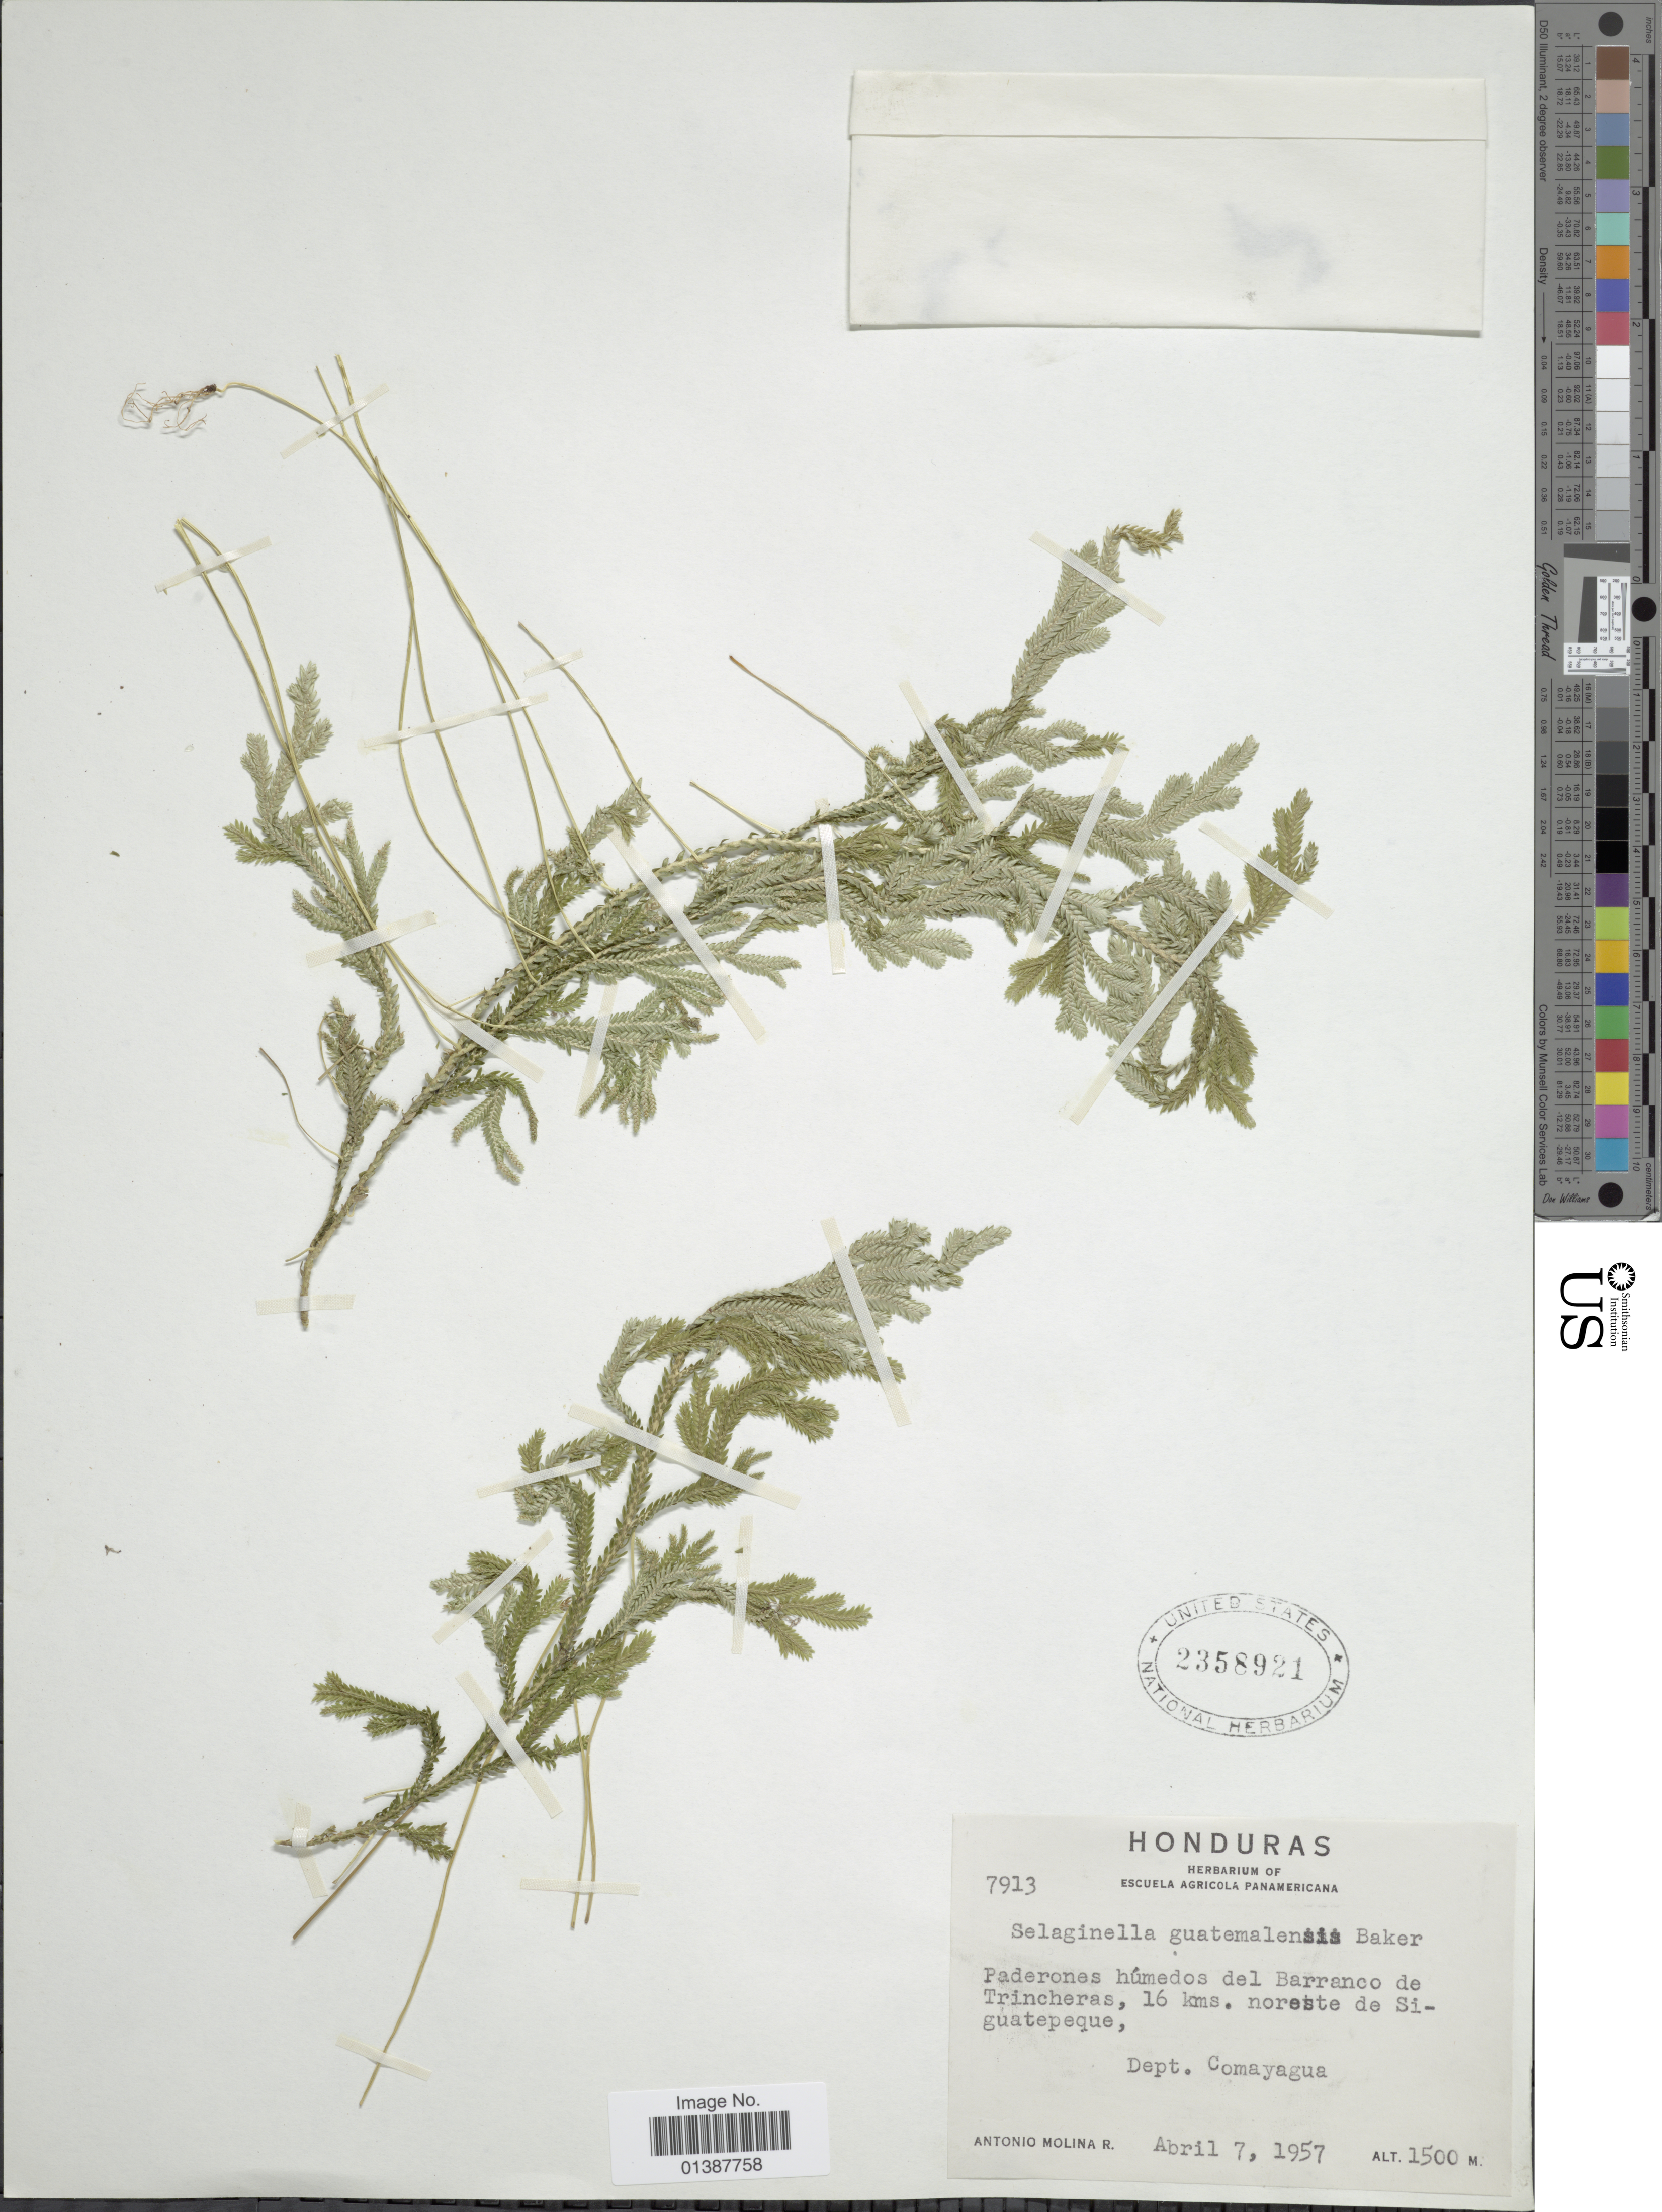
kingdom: Plantae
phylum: Tracheophyta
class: Lycopodiopsida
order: Selaginellales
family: Selaginellaceae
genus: Selaginella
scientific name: Selaginella guatemalensis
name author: Baker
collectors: A. Molina R.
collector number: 7913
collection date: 1957-04-07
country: Honduras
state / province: Comayagua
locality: Paderonas húmedos del Barranco de Trincheras, 16 kms noreste de Siguatepeque, Dept Comayagua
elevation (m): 1500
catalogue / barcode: US 2358921